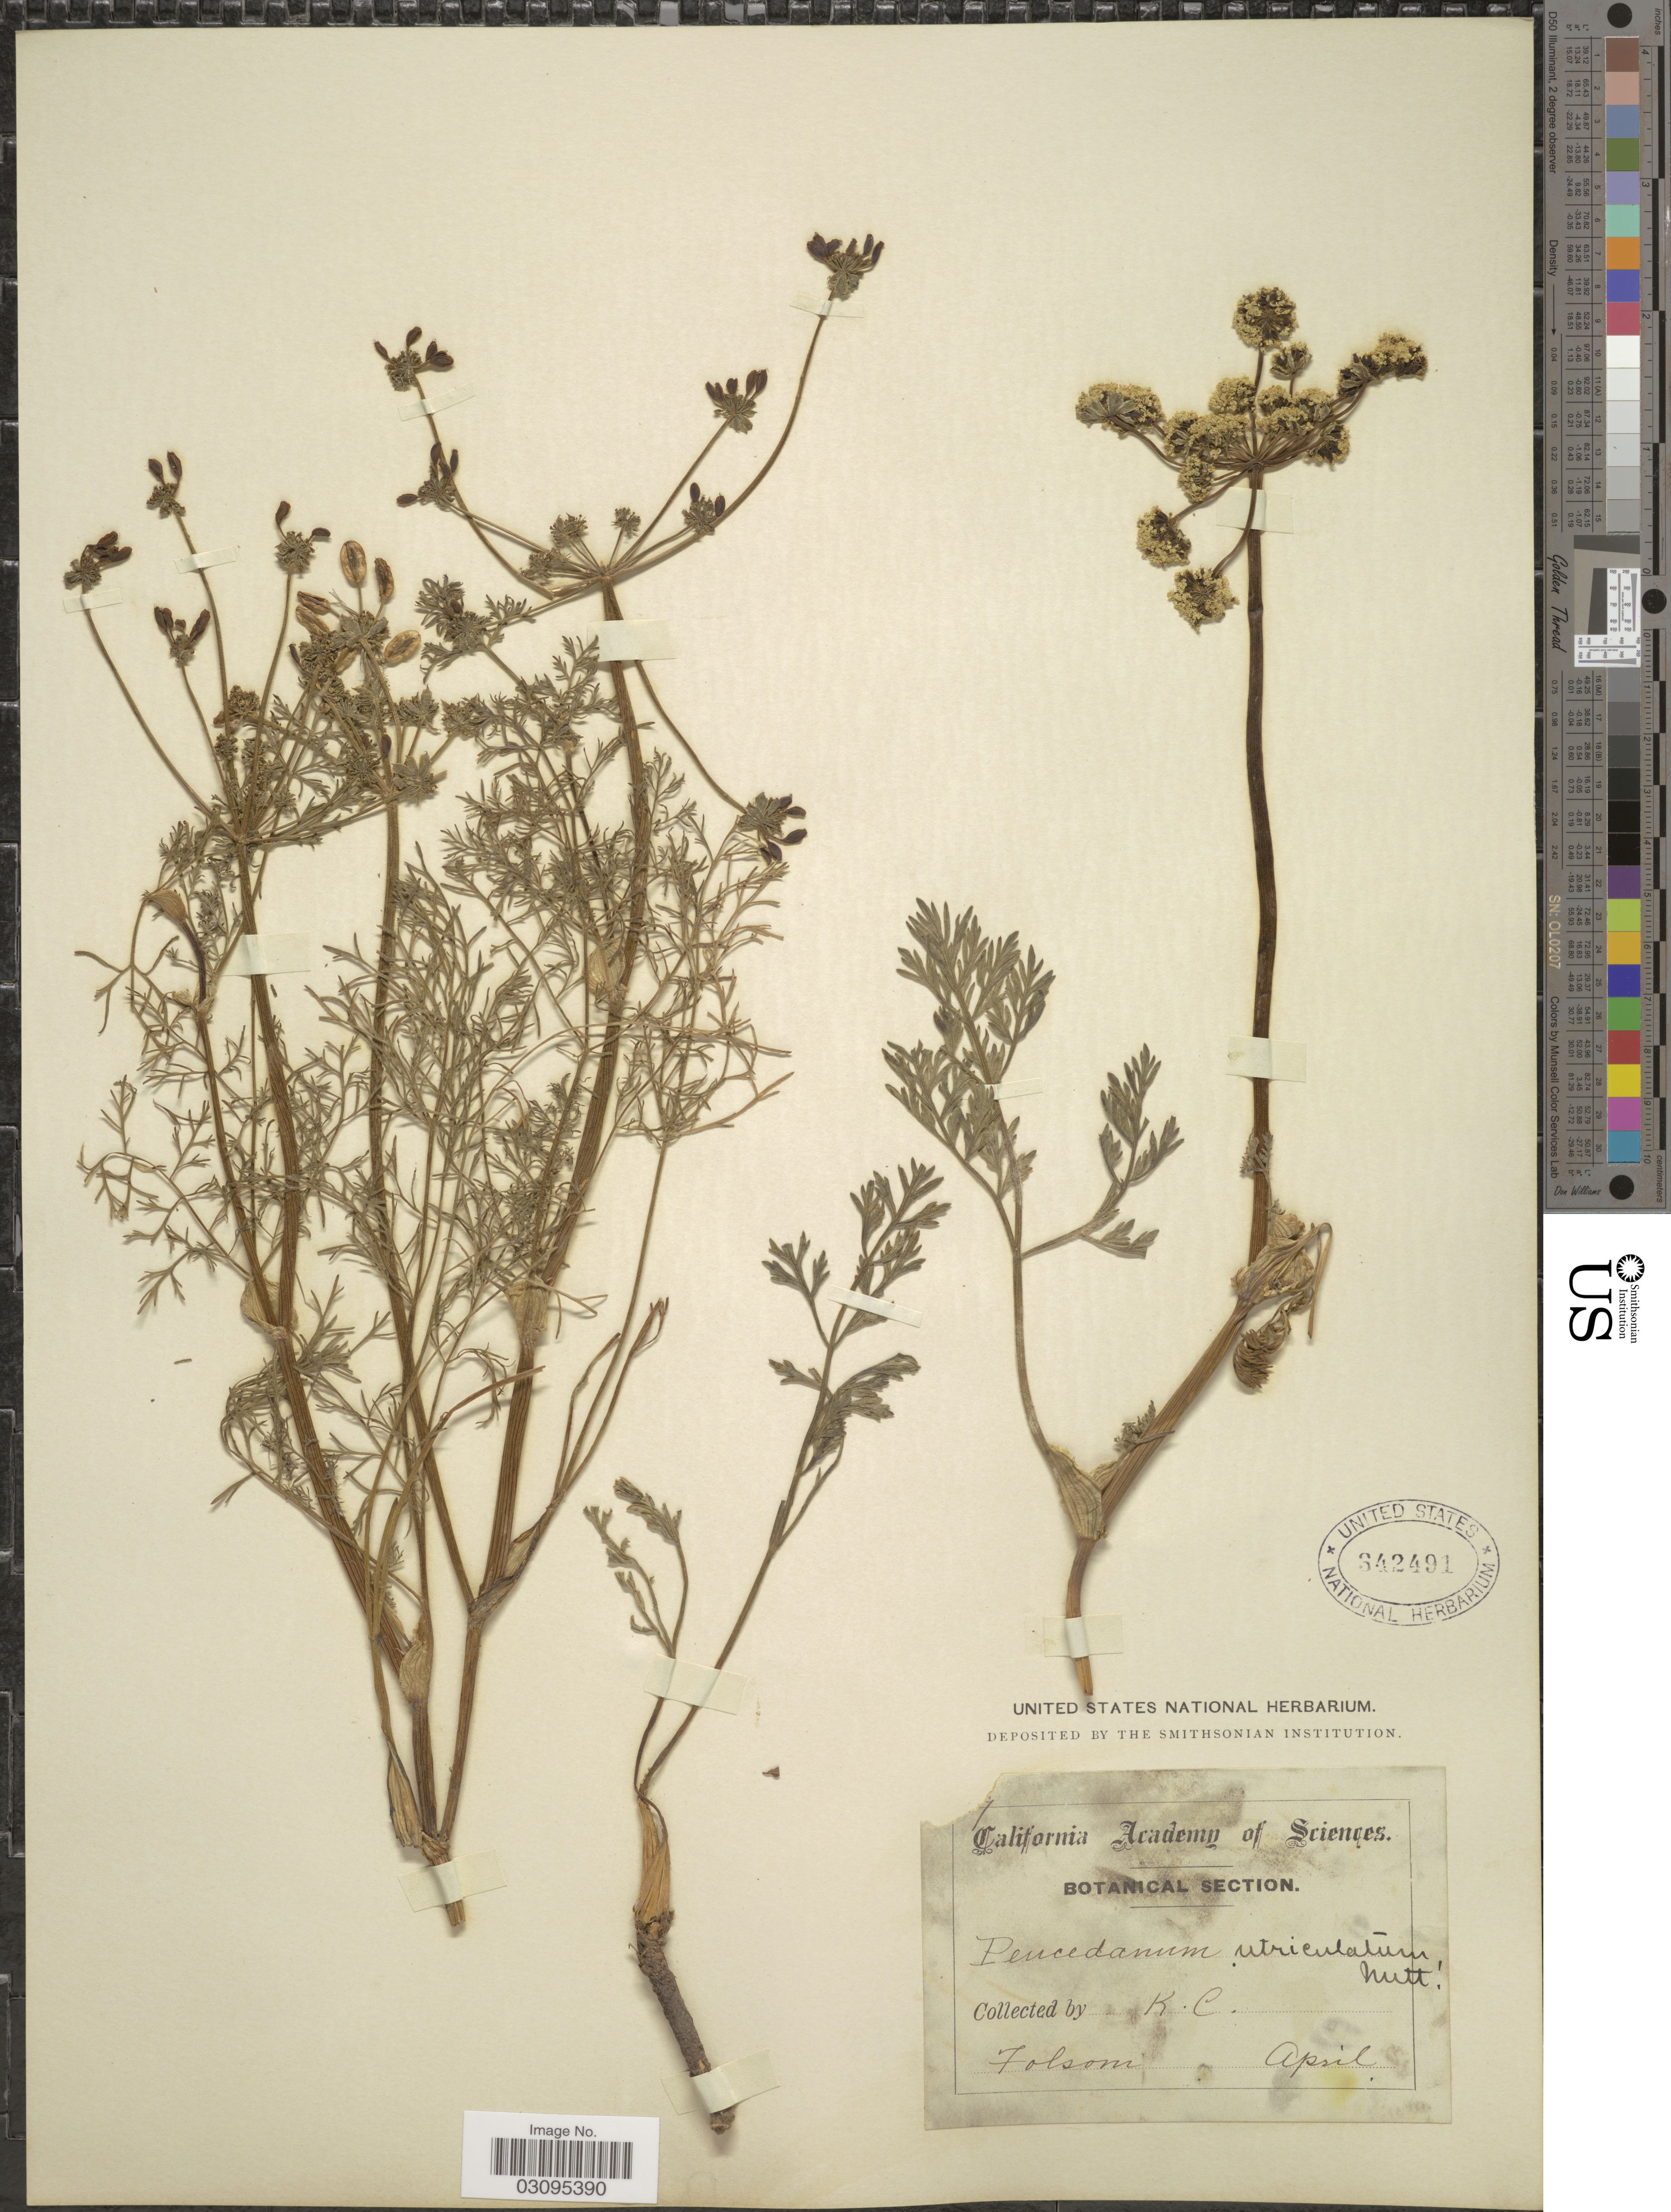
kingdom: Plantae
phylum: Tracheophyta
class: Magnoliopsida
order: Apiales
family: Apiaceae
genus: Lomatium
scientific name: Lomatium utriculatum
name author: (Nutt. ex Torr. & A. Gray) J.M. Coult. & Rose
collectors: K. C.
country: United States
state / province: California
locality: Folsom.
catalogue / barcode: US 342491